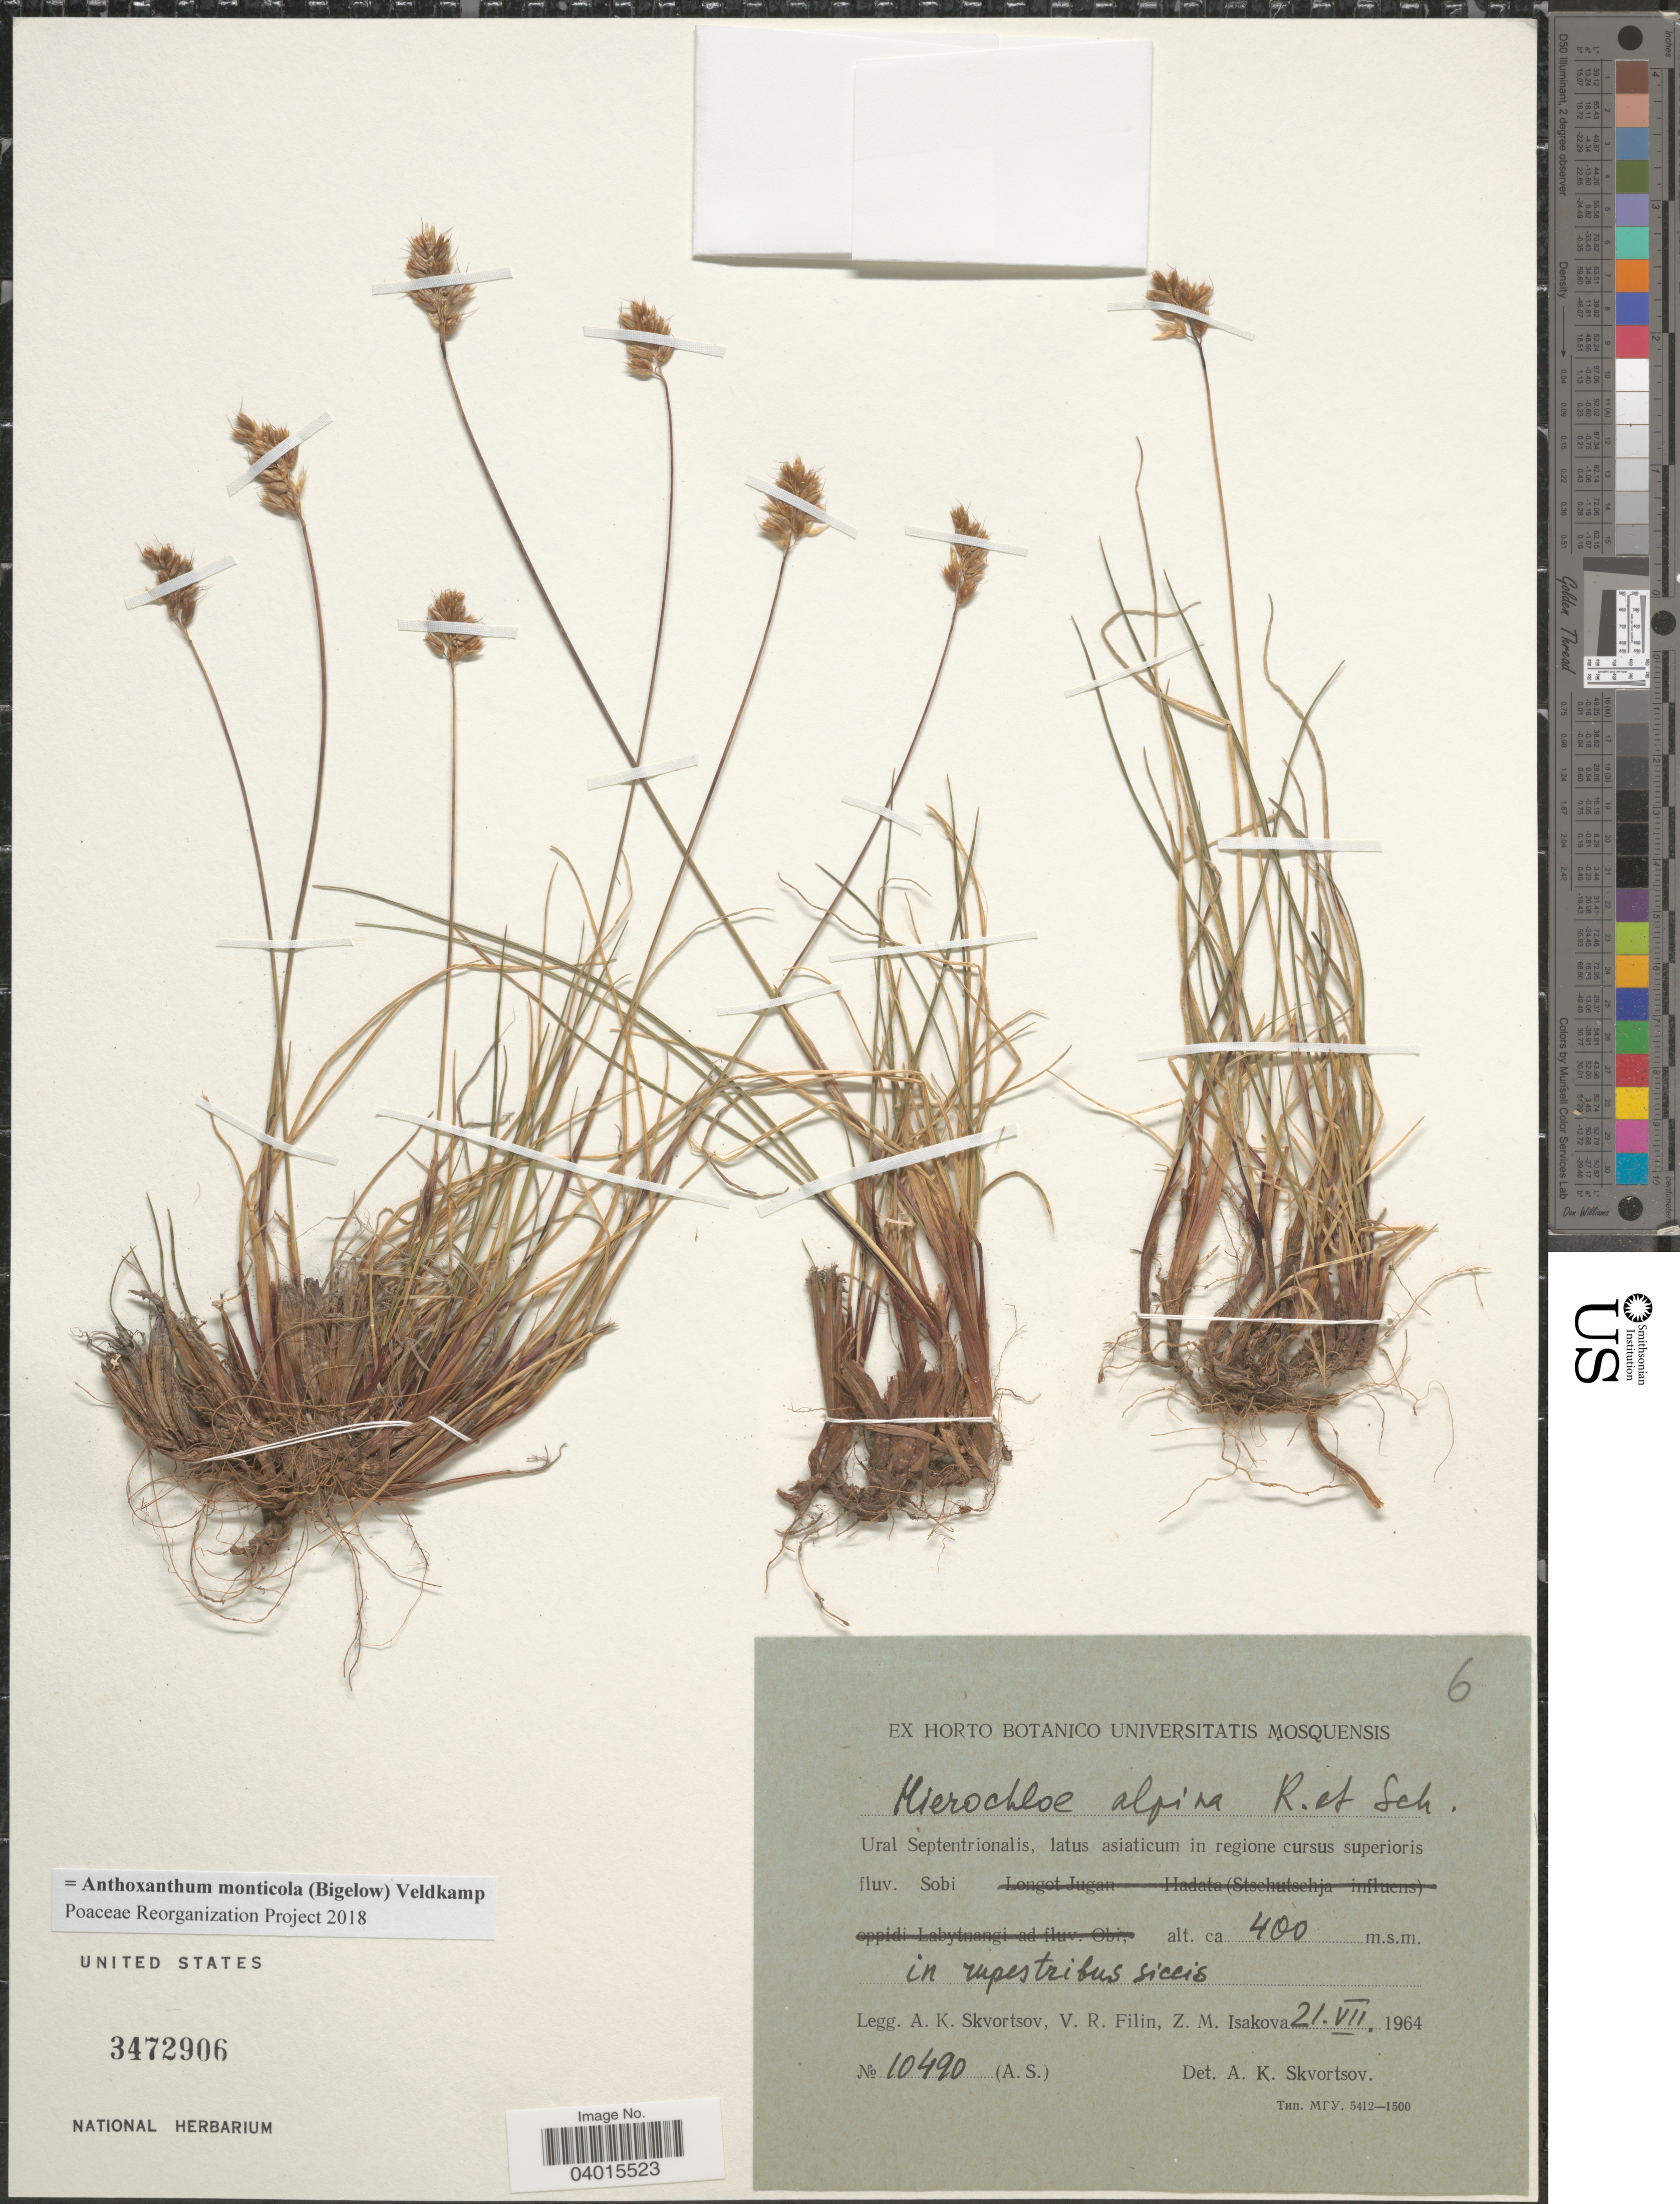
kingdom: Plantae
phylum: Tracheophyta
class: Liliopsida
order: Poales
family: Poaceae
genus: Anthoxanthum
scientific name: Anthoxanthum monticola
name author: (Bigelow) Veldkamp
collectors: A. K. Skvortsov, V. Filin & Z. Isakova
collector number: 10490 (A.S.)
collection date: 1964-07-21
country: Russian Federation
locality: Ural Septentrionalis, latus asiaticum in regione cursus superioris fluv. Sobi in rupestribus siccis.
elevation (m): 400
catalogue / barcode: US 3472906